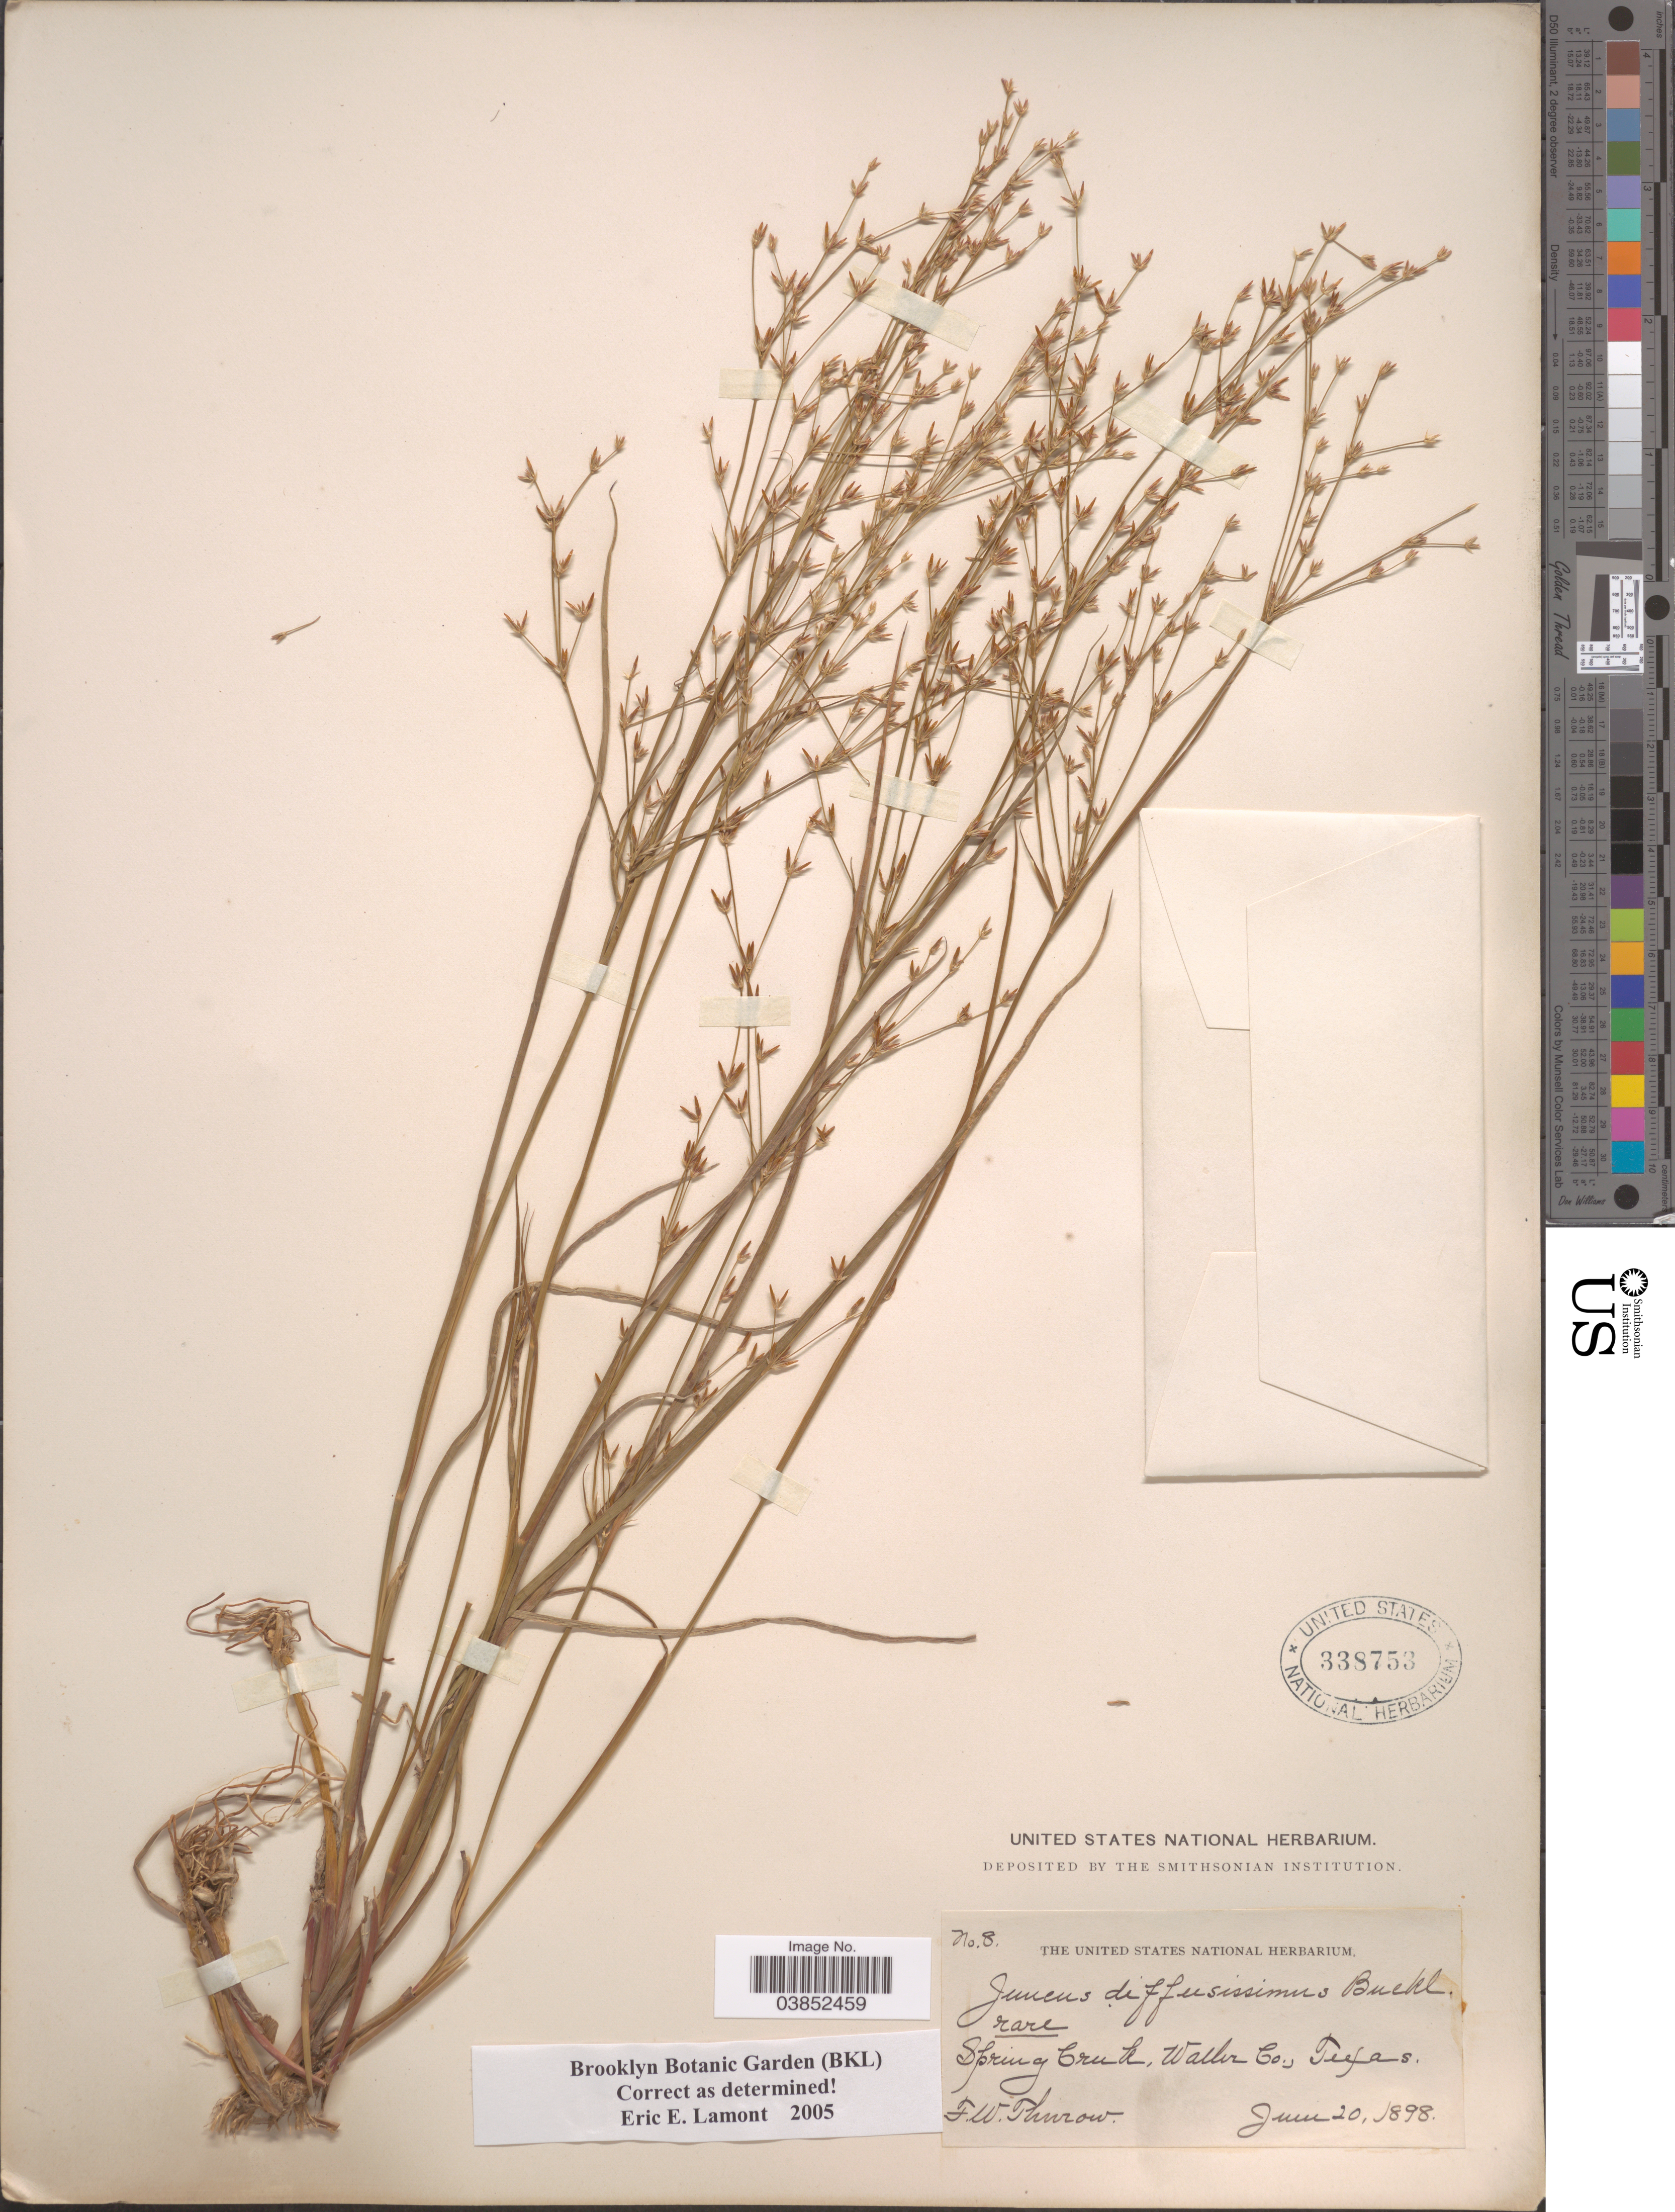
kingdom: Plantae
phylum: Tracheophyta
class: Liliopsida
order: Poales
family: Juncaceae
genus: Juncus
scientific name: Juncus diffusissimus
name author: Buckley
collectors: F. W. Thurow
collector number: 8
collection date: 1898-06-20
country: United States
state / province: Texas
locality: Spring Creek, Waller Co.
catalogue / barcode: US 338753